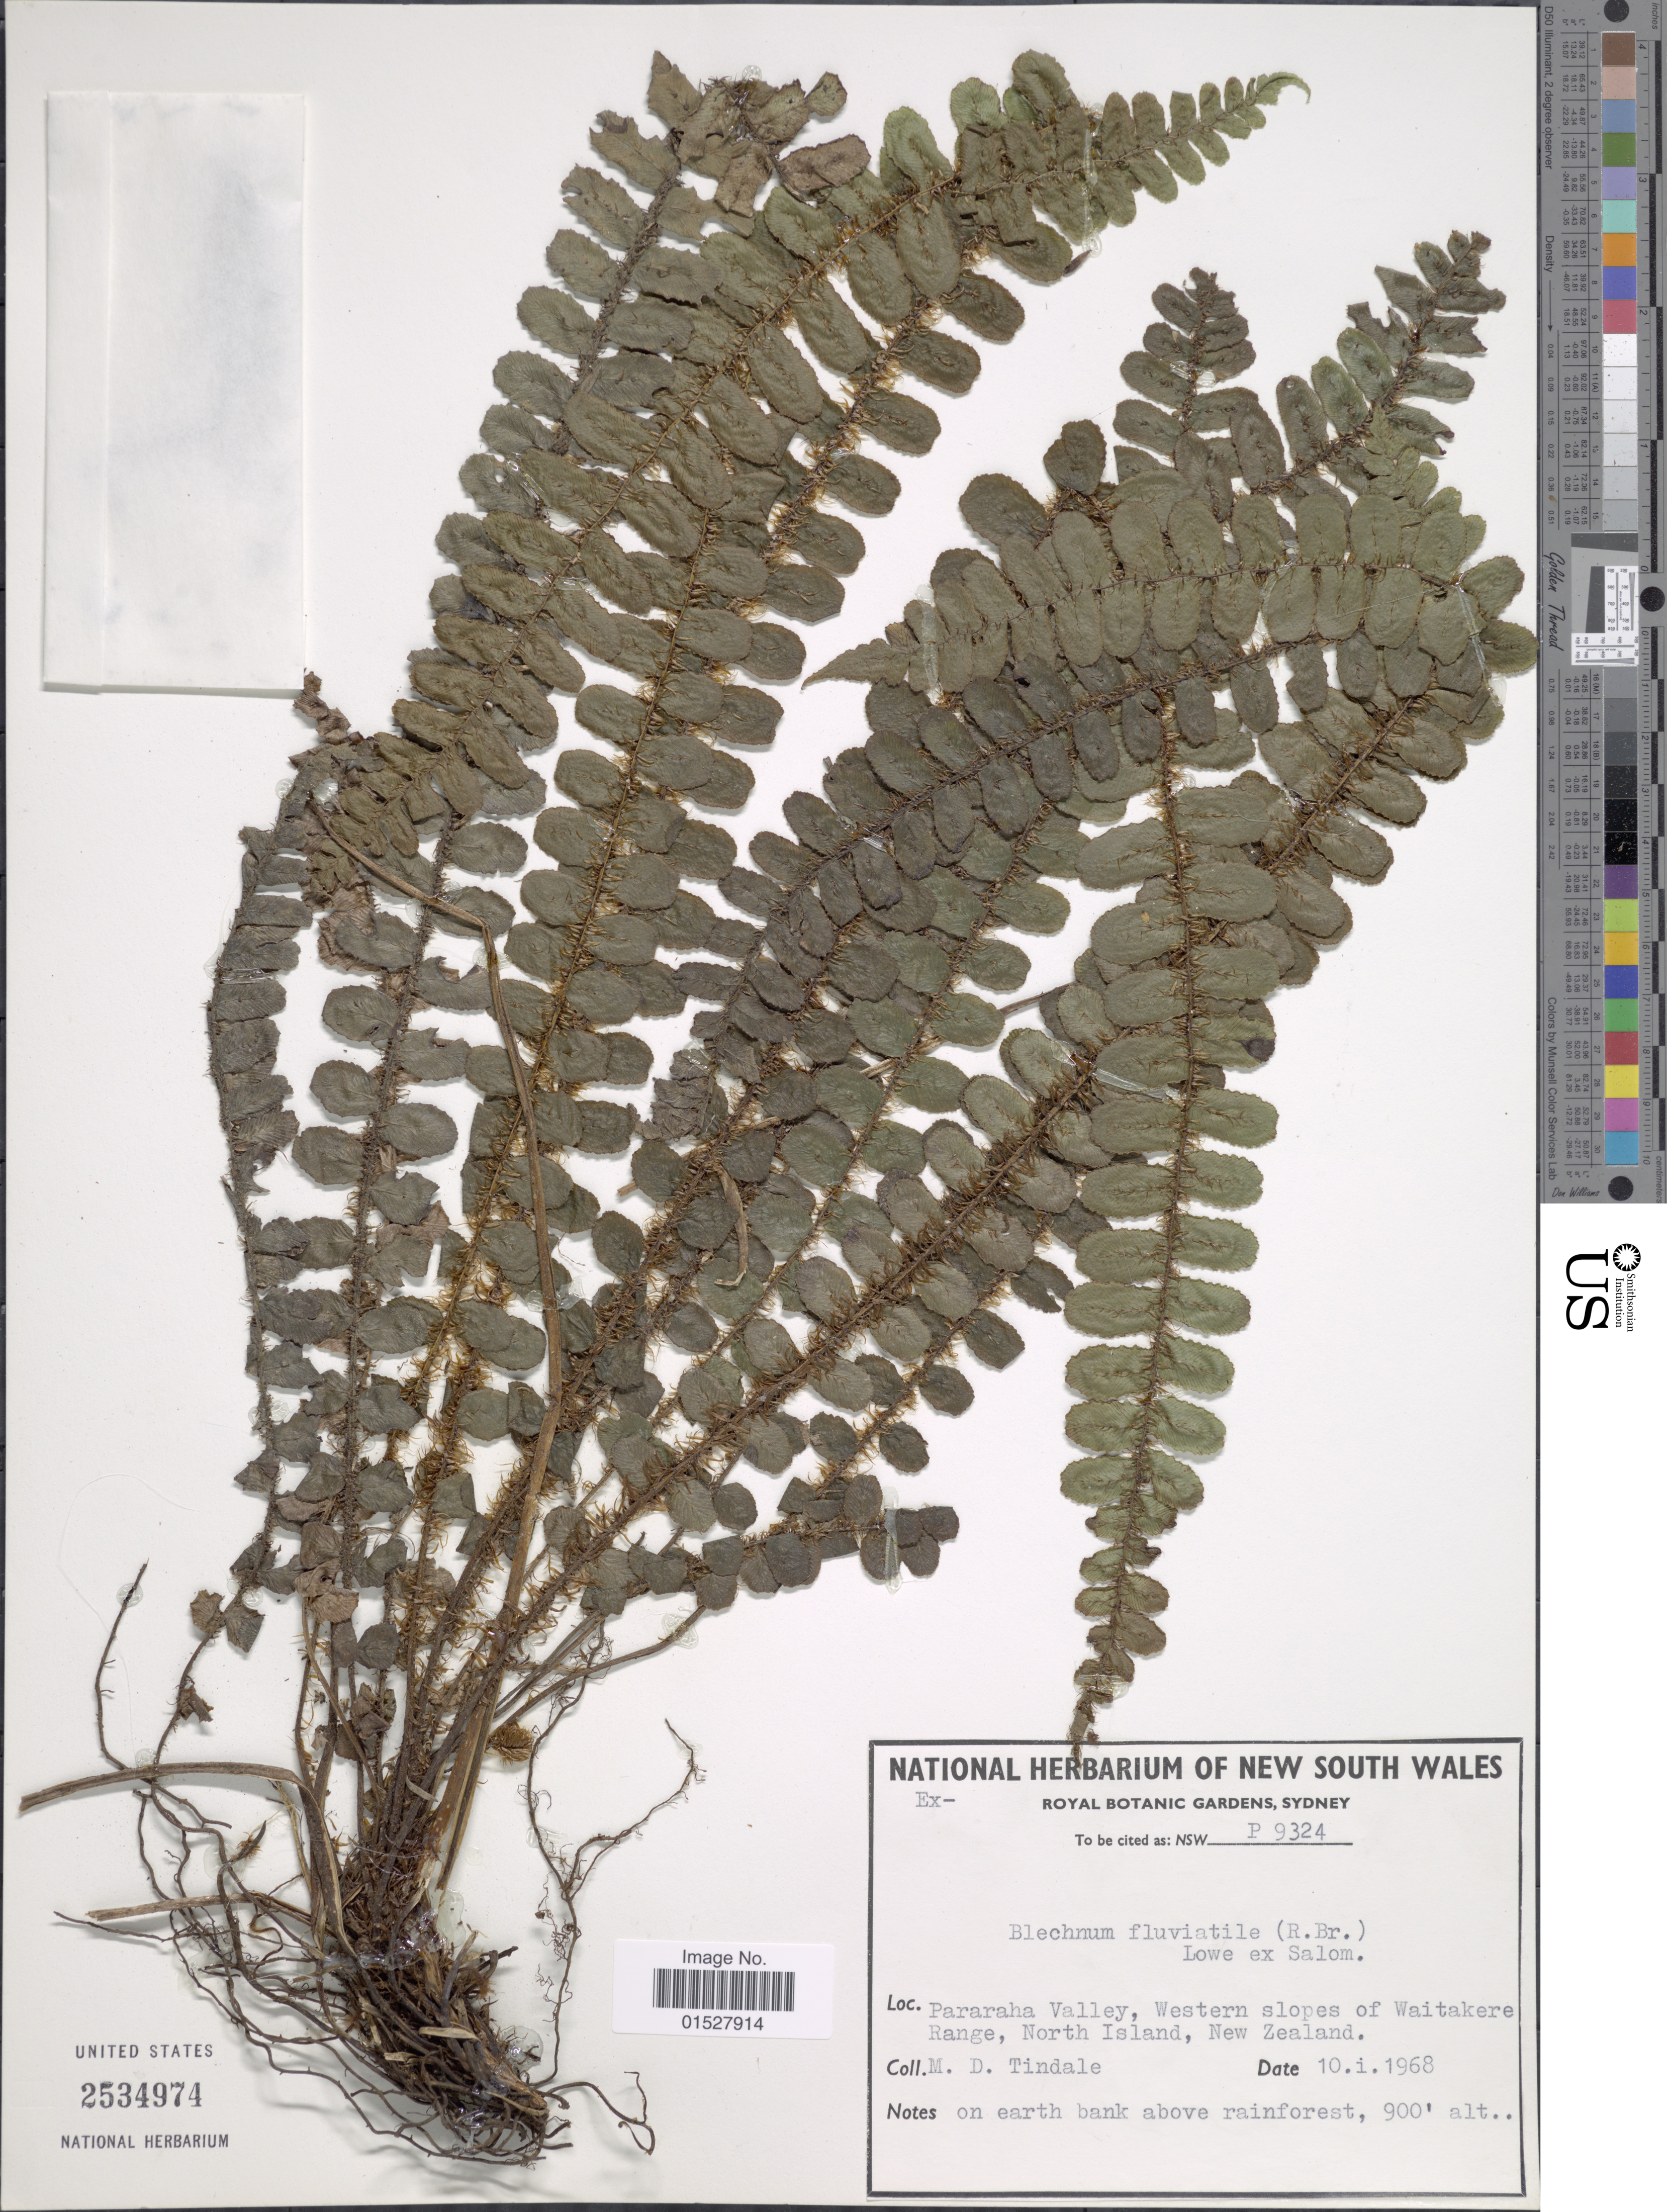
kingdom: Plantae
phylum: Tracheophyta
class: Polypodiopsida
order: Polypodiales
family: Blechnaceae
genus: Blechnum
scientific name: Blechnum fluviatile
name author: (R. Br.) E.J. Lowe ex Salomon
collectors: M. D. Tindale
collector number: P 9324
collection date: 1968-01-10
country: New Zealand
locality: Pararaha Valley, Western slopes of Waitakere Range, North Island.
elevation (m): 274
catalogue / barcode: US 2534974